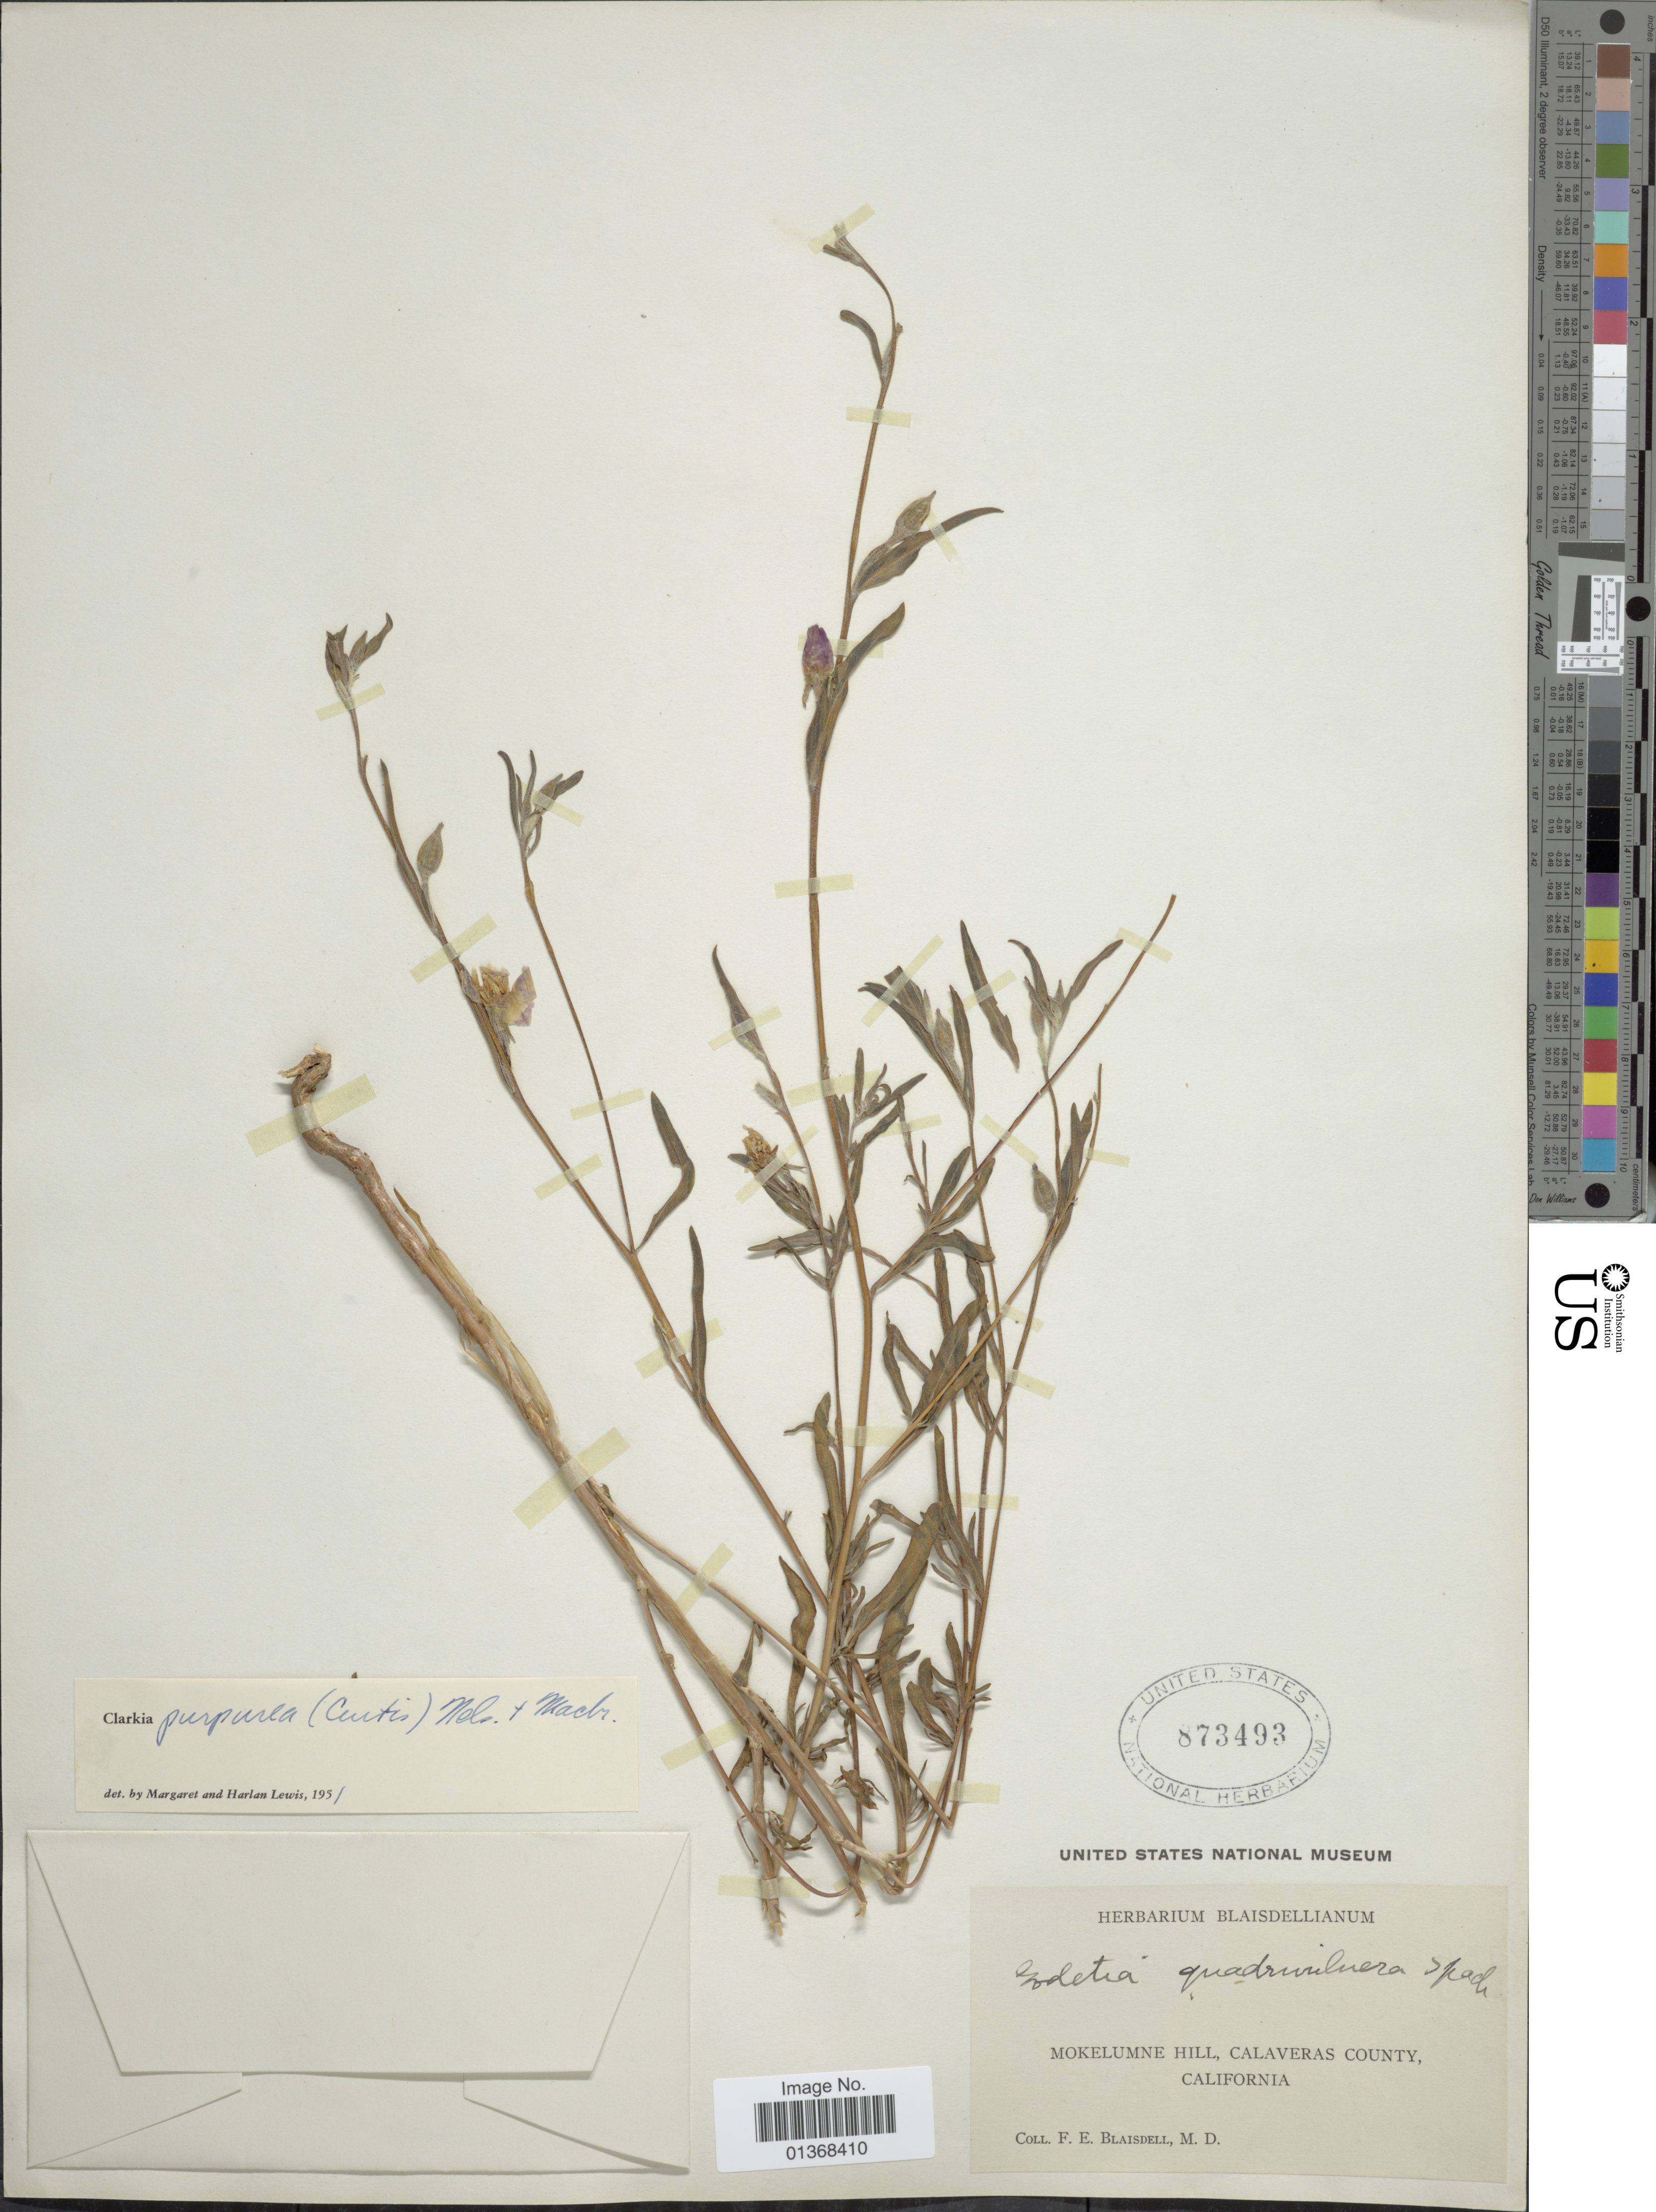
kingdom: Plantae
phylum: Tracheophyta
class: Magnoliopsida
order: Myrtales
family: Onagraceae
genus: Clarkia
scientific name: Clarkia purpurea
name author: (Curtis) A. Nelson & J.F. Macbr.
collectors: F. Blaisdell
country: United States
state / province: California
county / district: Calaveras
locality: Mokelumne Hill, Calaveras County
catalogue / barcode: US 873493